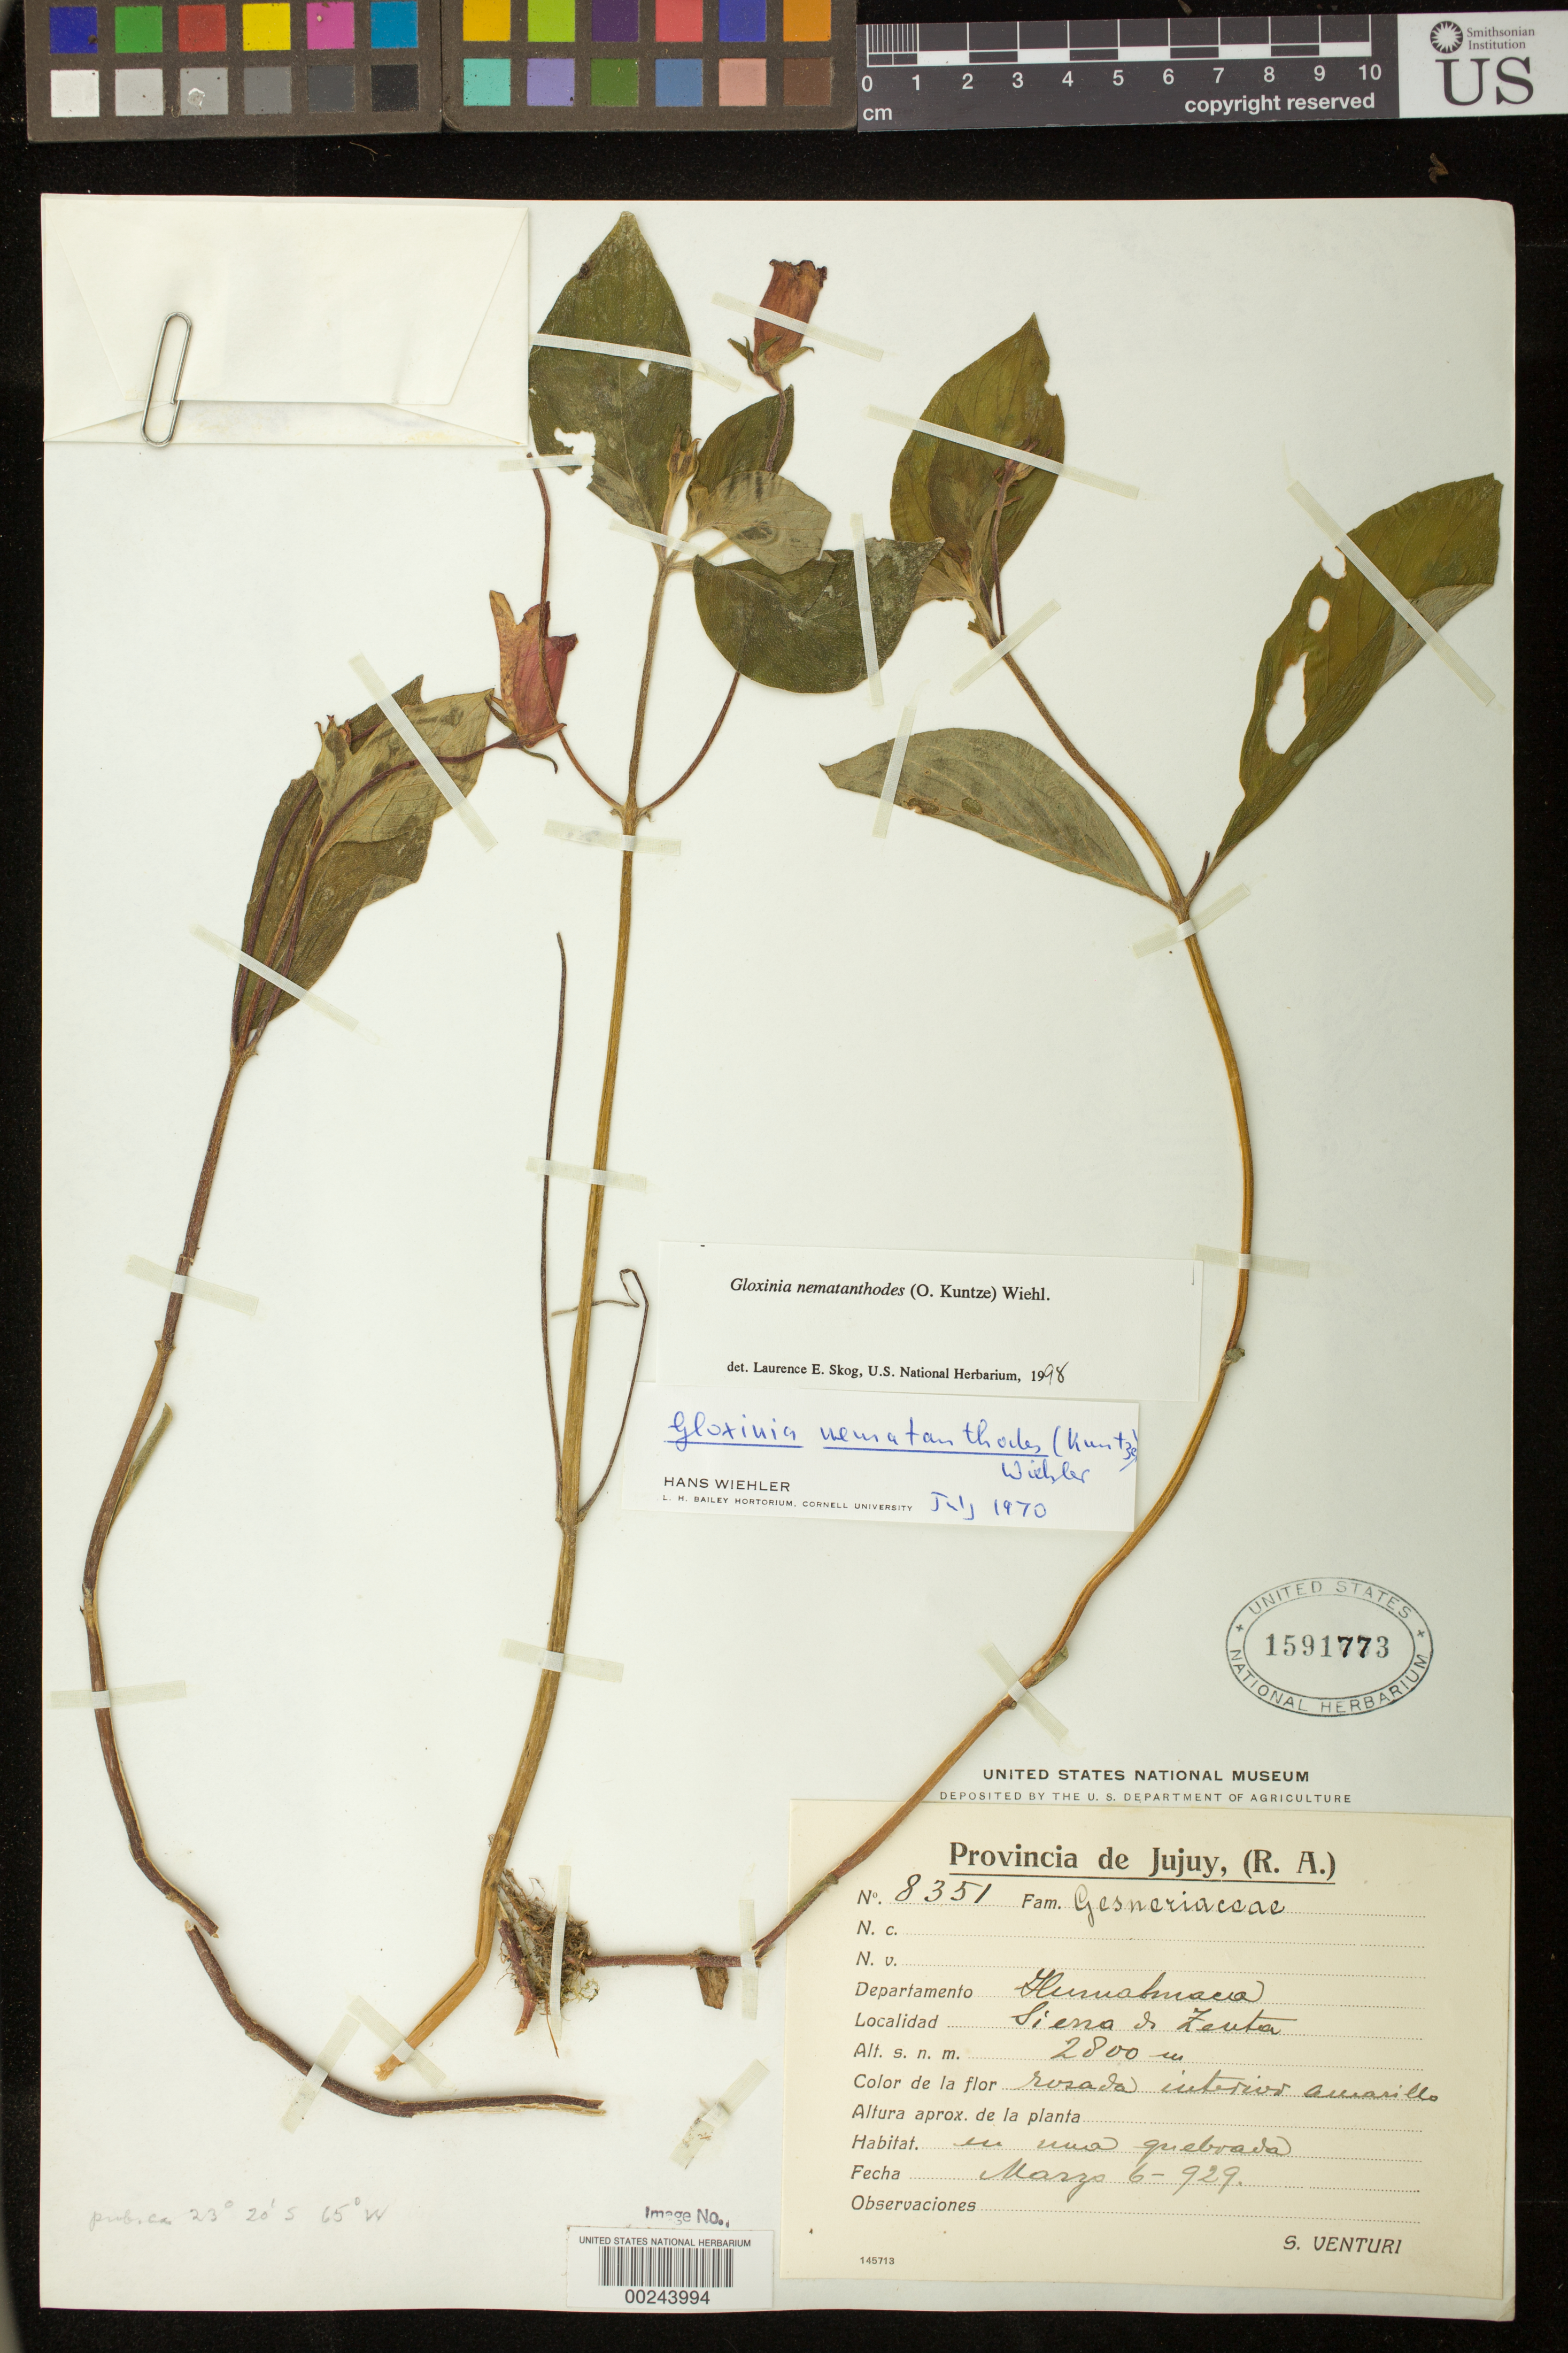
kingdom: Plantae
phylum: Tracheophyta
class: Magnoliopsida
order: Lamiales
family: Gesneriaceae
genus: Seemannia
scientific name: Seemannia nematanthodes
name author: (Kuntze) K. Schum.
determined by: Skog, Laurence E.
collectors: S. Venturi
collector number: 8351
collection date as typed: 06 Mar 1929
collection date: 1929-03-06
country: Argentina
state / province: Jujuy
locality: Dept. Humahuaca, Sierra de Zenta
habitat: En una quebrada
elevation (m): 2800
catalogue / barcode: US 1591773